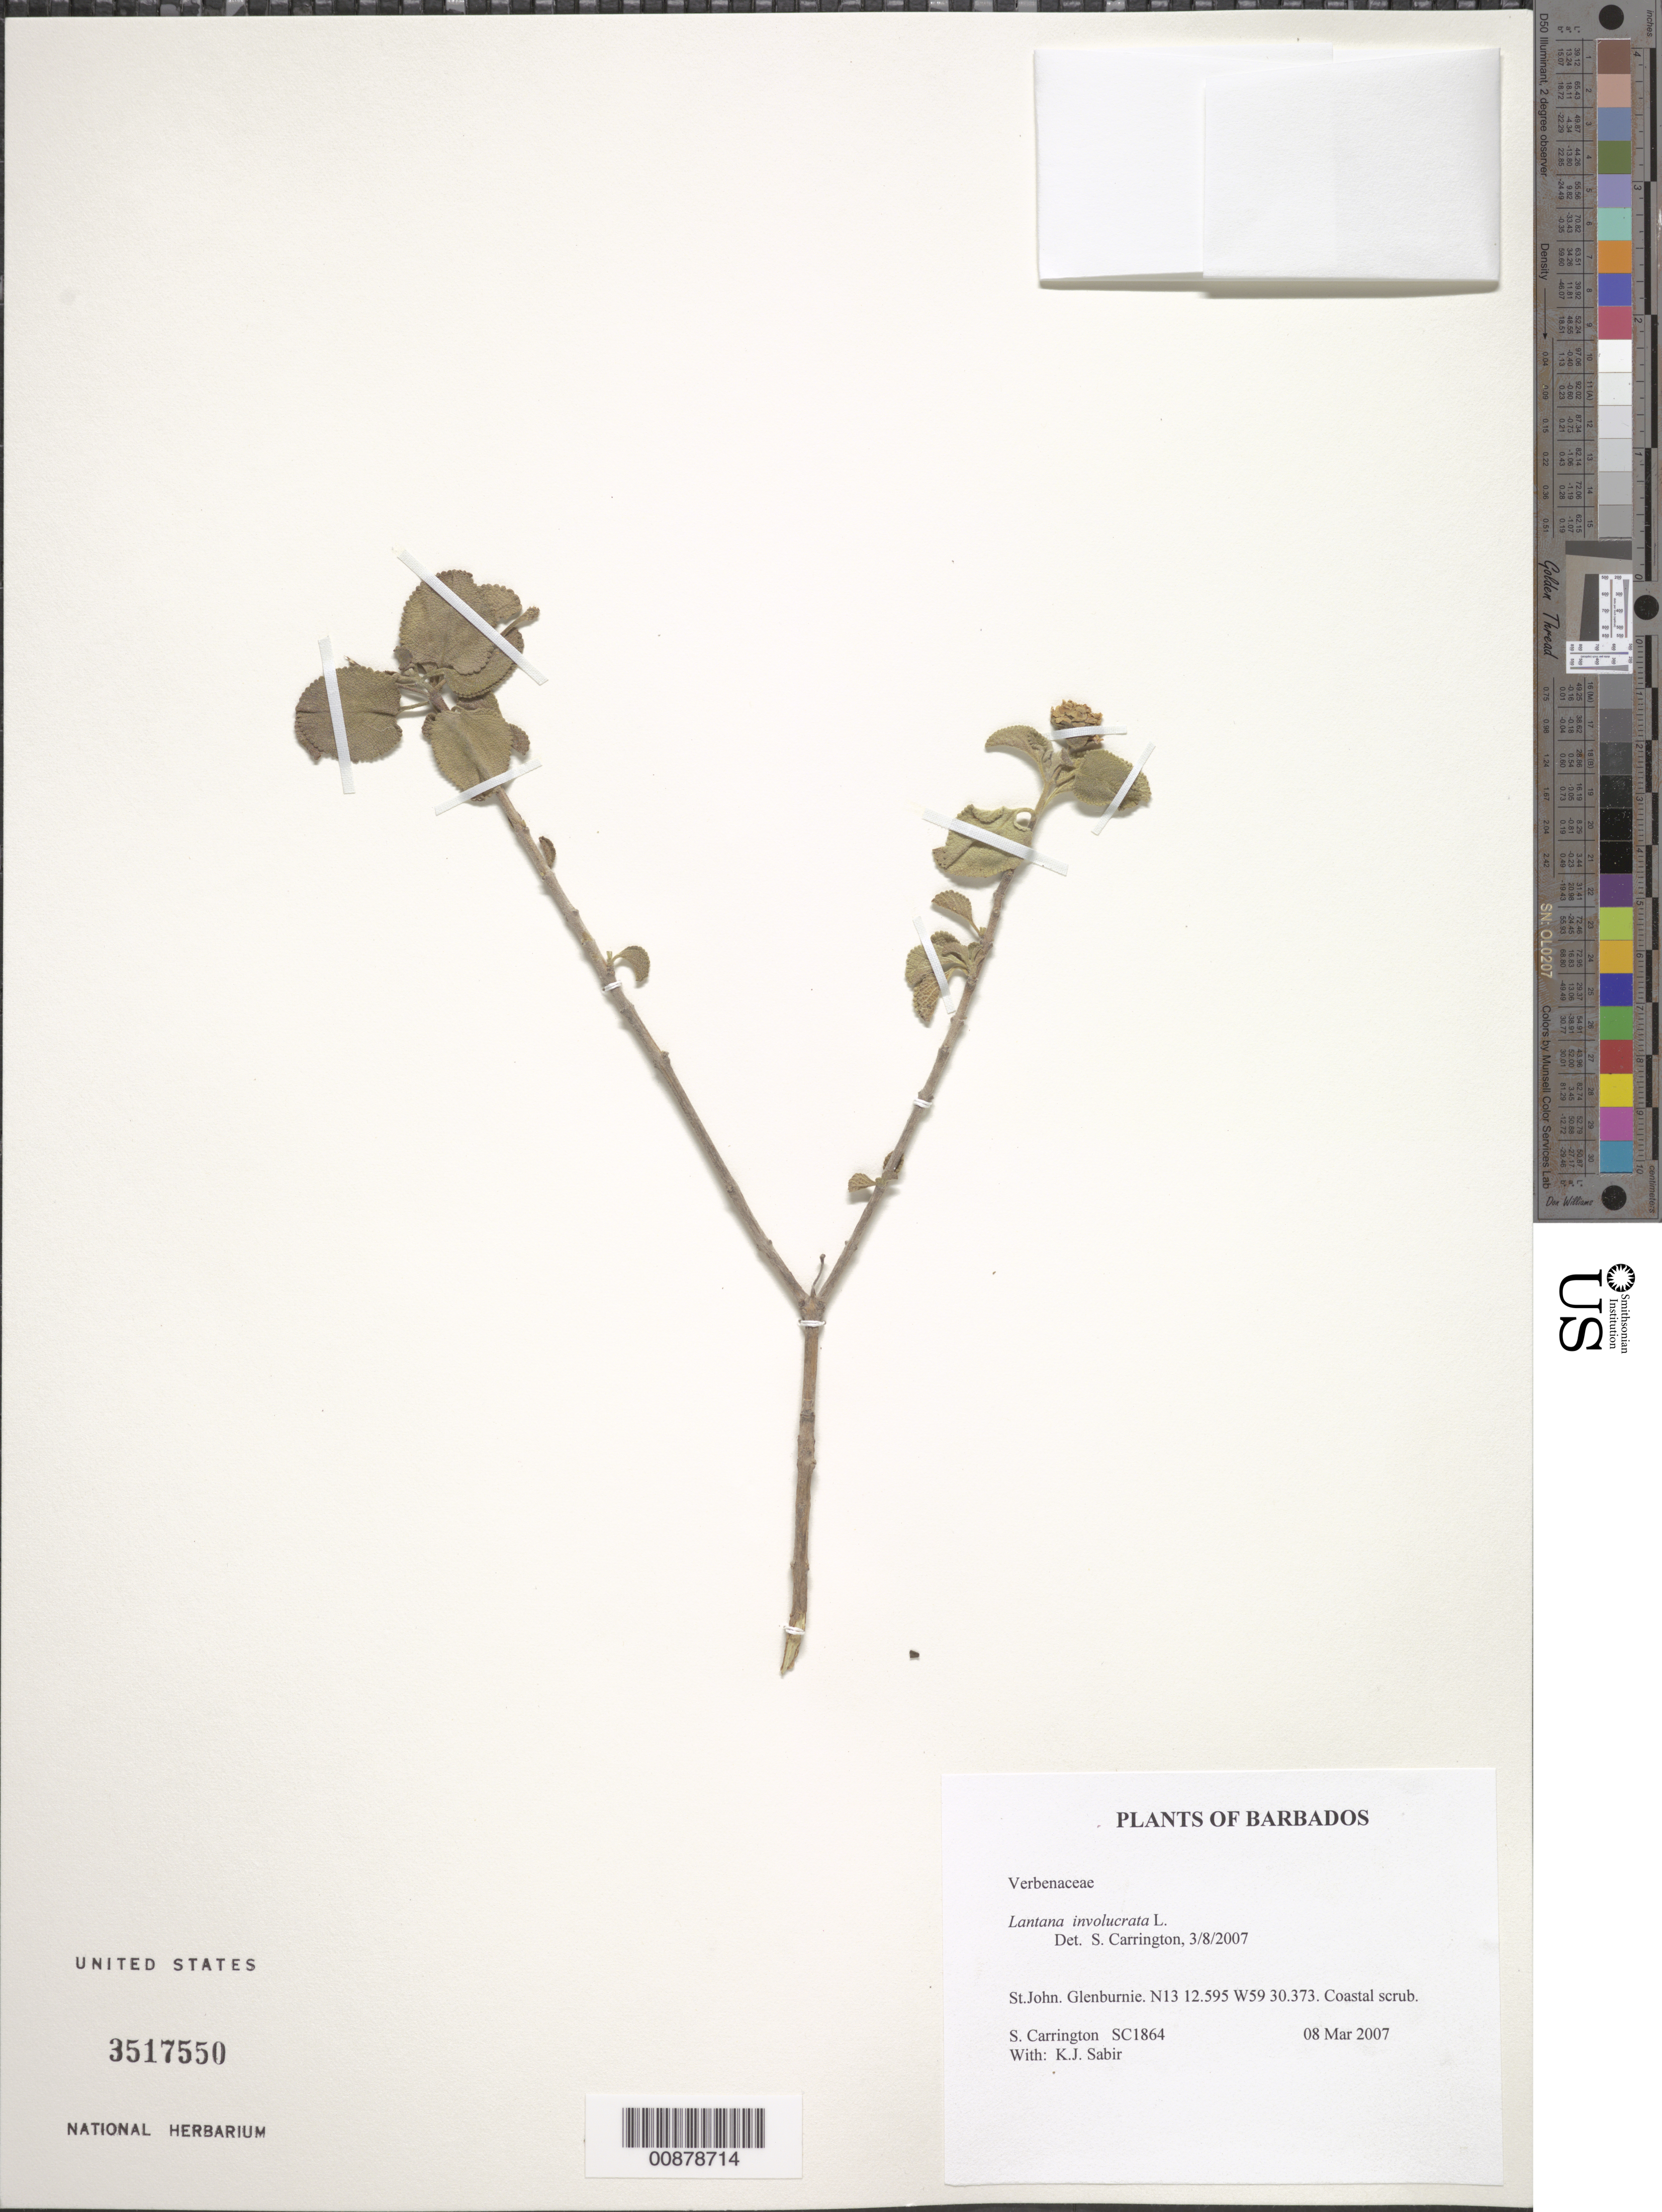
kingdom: Plantae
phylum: Tracheophyta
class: Magnoliopsida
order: Lamiales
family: Verbenaceae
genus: Lantana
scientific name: Lantana involucrata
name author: L.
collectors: C. M. S. Carrington & K. Sabir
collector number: SC 1864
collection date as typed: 08 Mar 2007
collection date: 2007-03-08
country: Barbados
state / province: Saint John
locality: Glenburnie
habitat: Coastal scrub.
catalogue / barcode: US 3517550